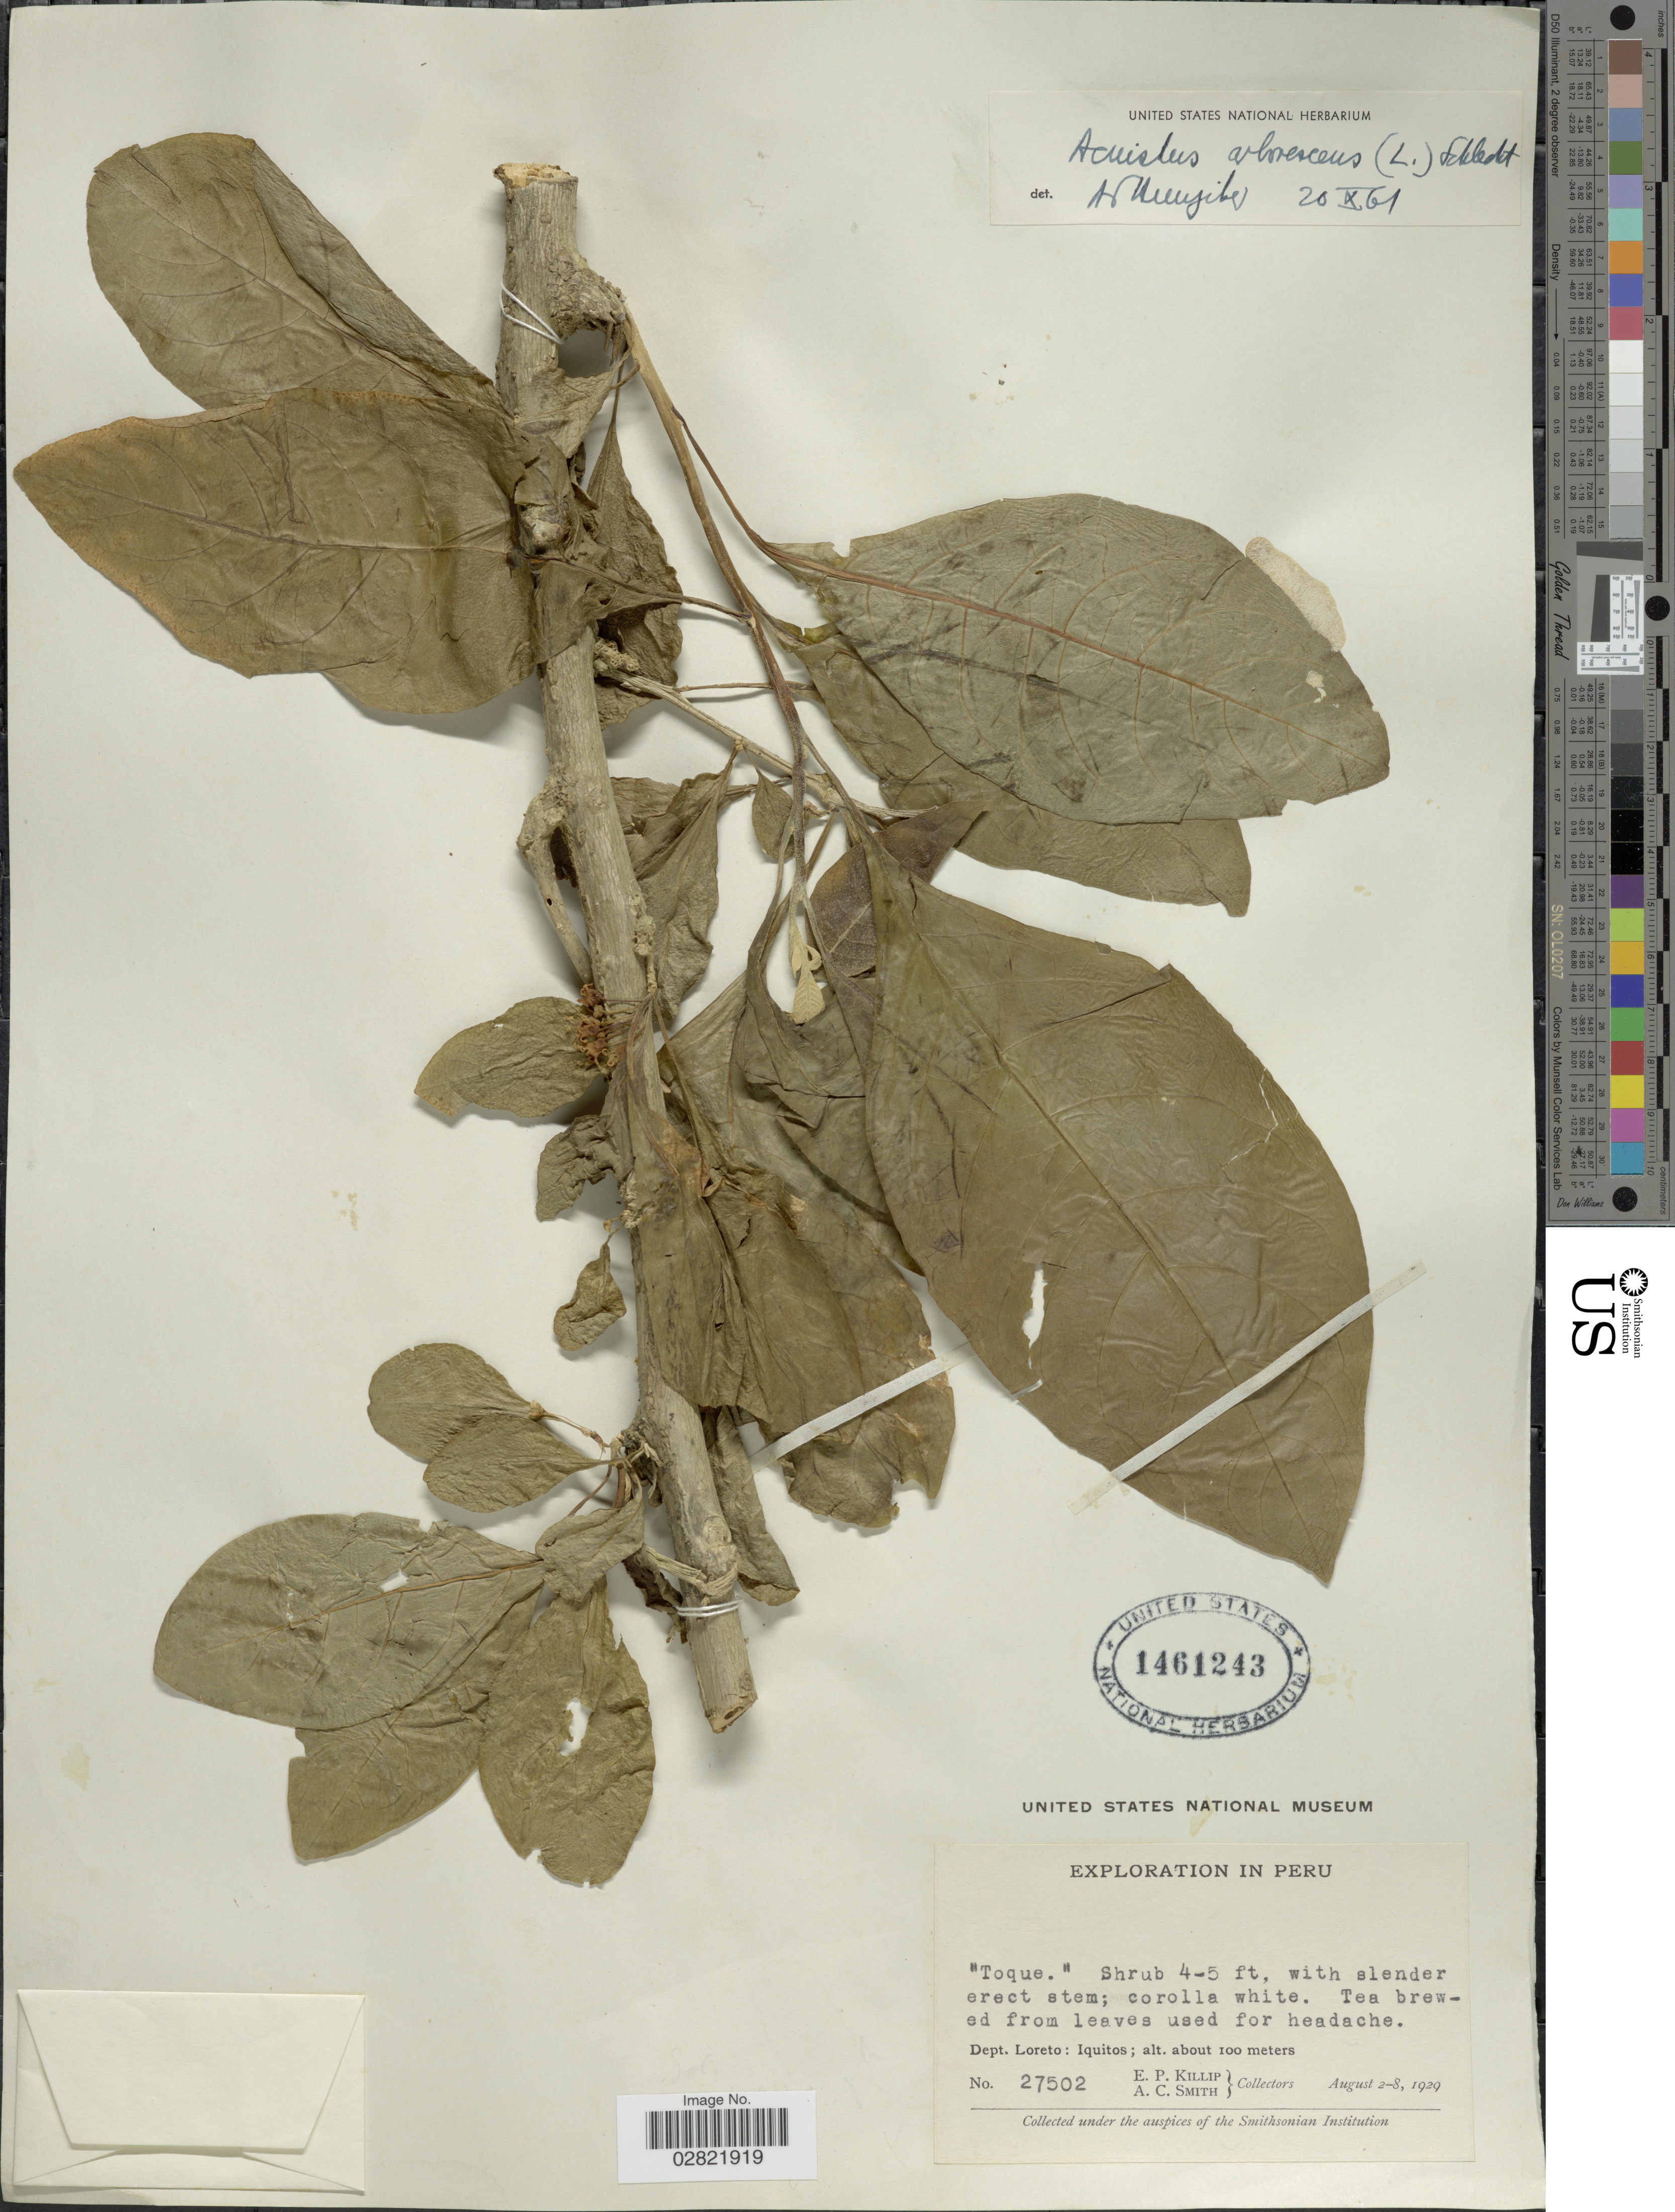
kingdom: Plantae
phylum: Tracheophyta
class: Magnoliopsida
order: Solanales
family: Solanaceae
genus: Acnistus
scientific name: Acnistus arborescens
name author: (L.) Schltdl.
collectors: E. P. Killip & A. C. Smith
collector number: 27502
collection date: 1929-08-02/1929-08-08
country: Peru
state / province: Loreto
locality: Dept. Loreto: Iquitos.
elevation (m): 100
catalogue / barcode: US 1461243